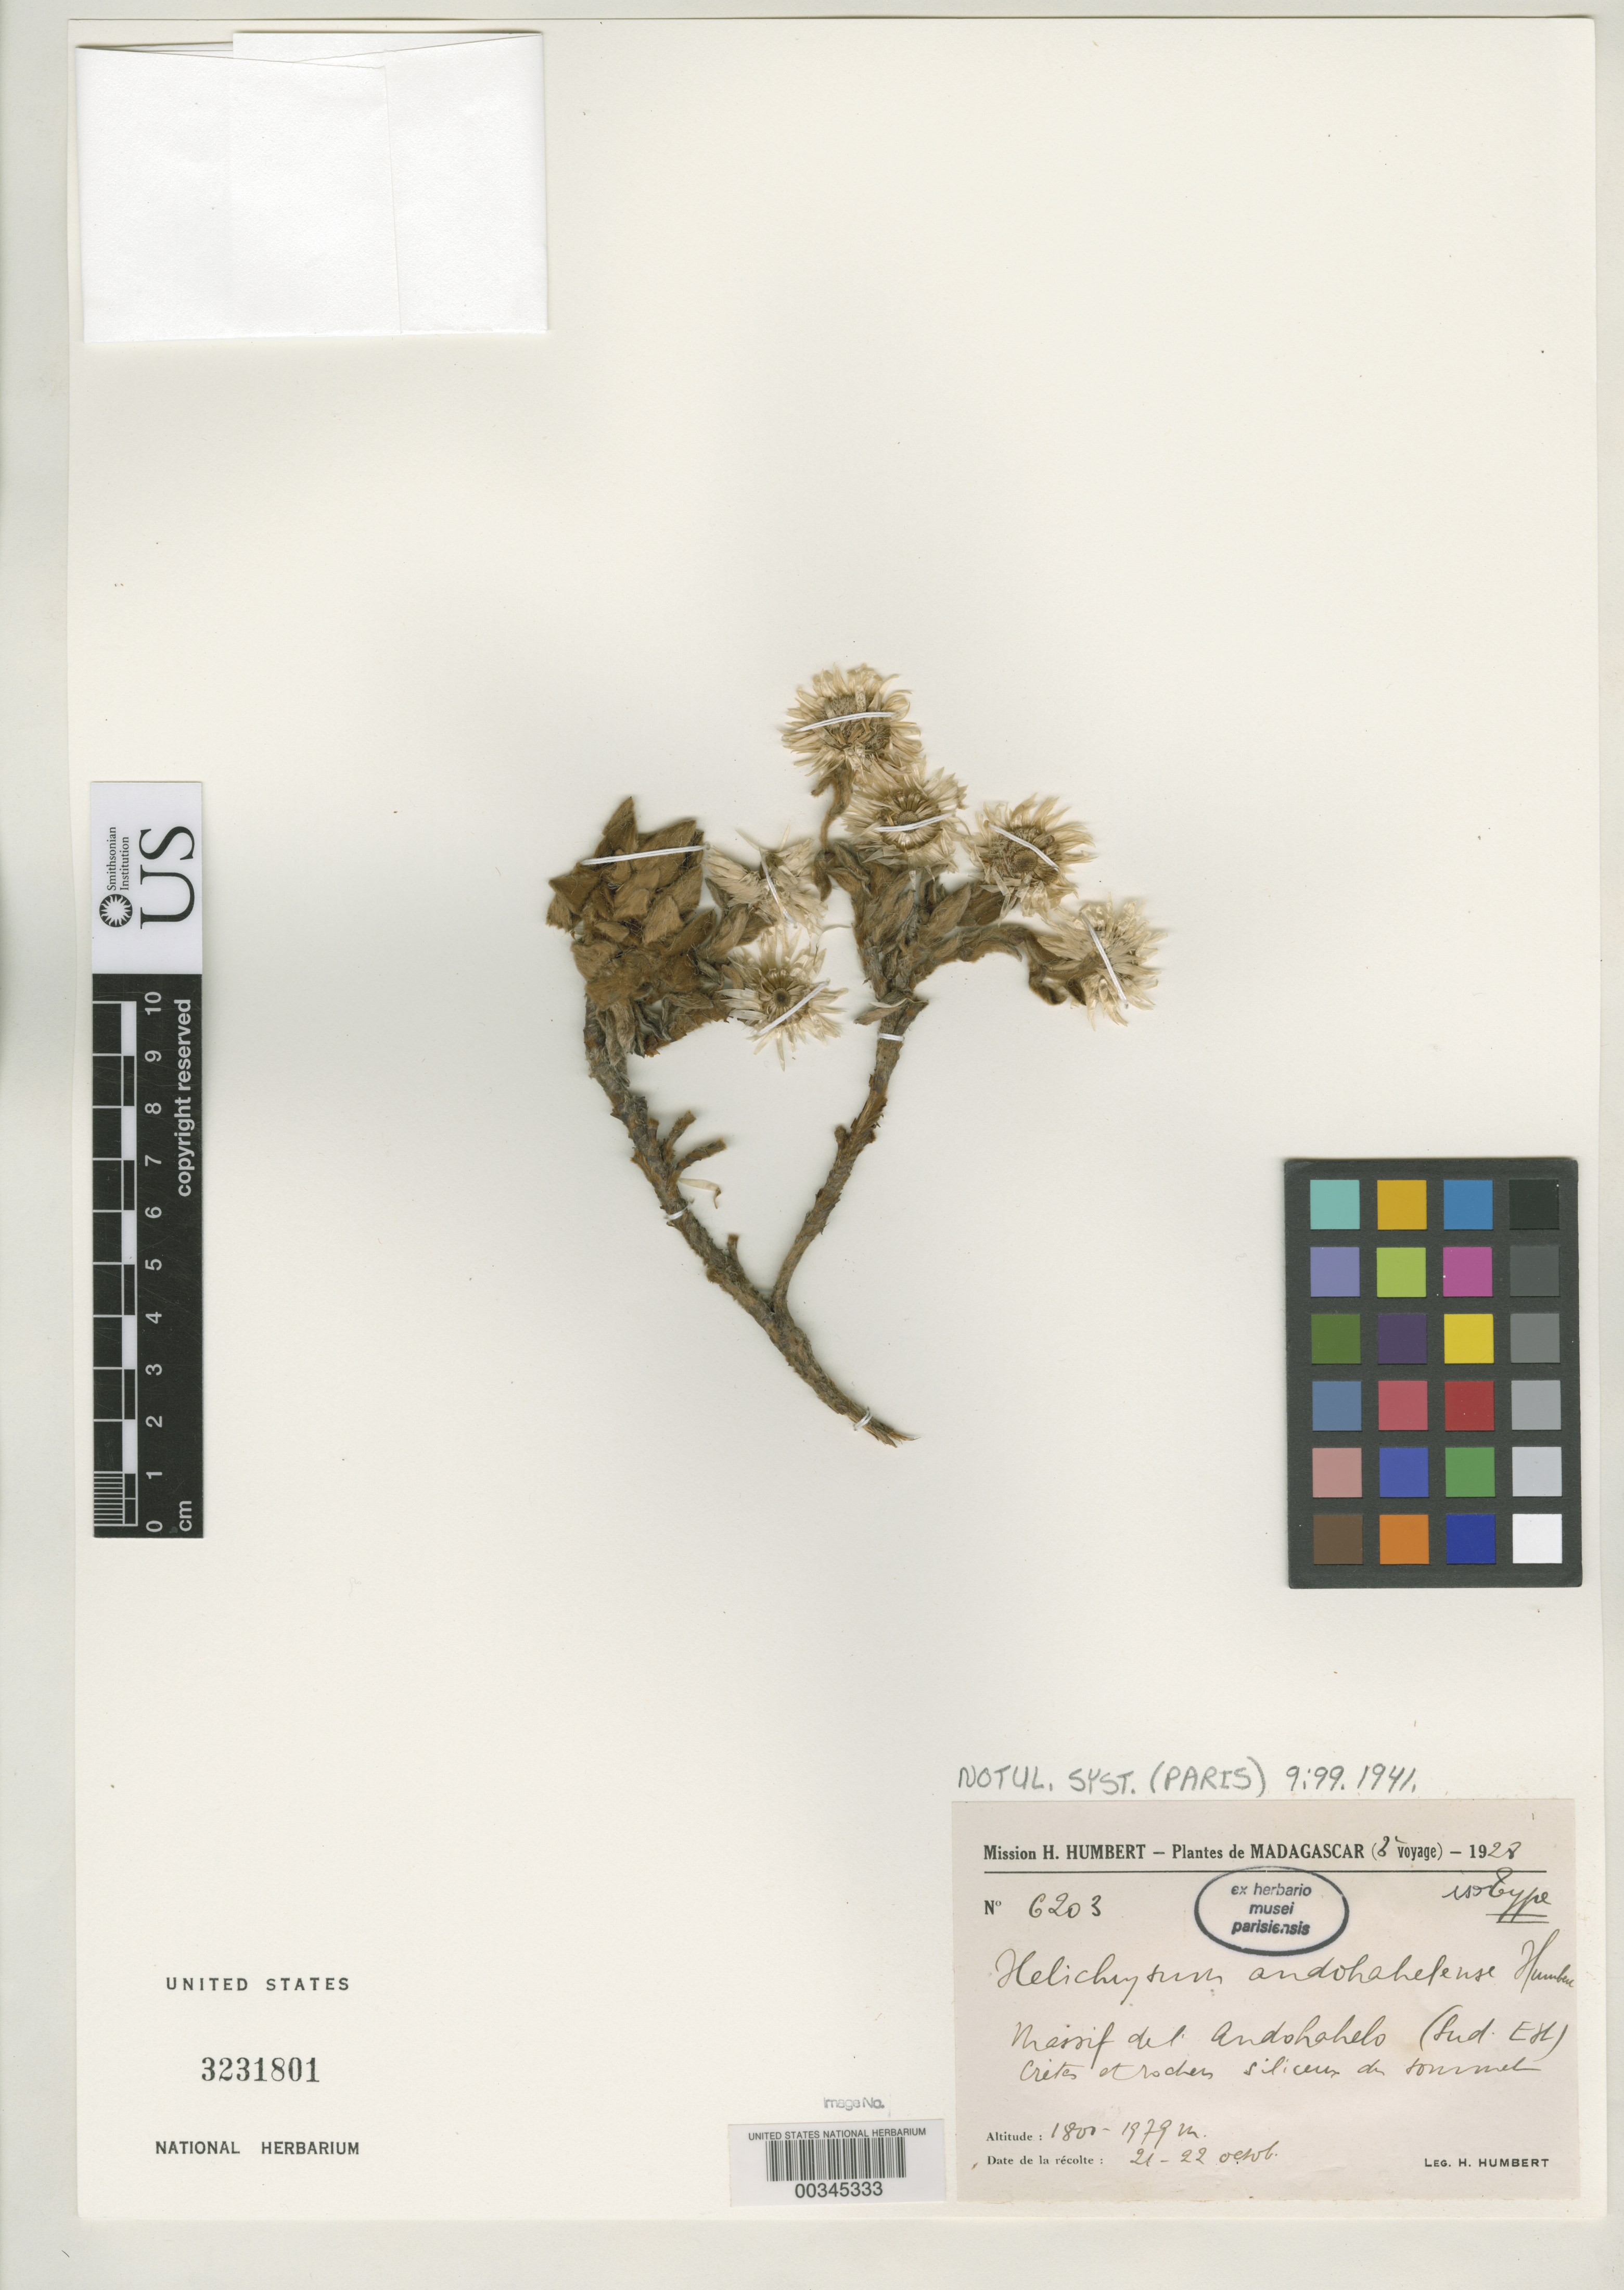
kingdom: Plantae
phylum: Tracheophyta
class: Magnoliopsida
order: Asterales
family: Asteraceae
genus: Helichrysum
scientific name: Helichrysum andohahelense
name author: Humbert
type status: Isosyntype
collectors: H. Humbert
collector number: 6203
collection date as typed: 21 Oct 1928 to 22 Oct 1928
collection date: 1928-10-21/1928-10-22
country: Madagascar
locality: Massif del Andohahelense (SE).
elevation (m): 1800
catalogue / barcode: US 3231801